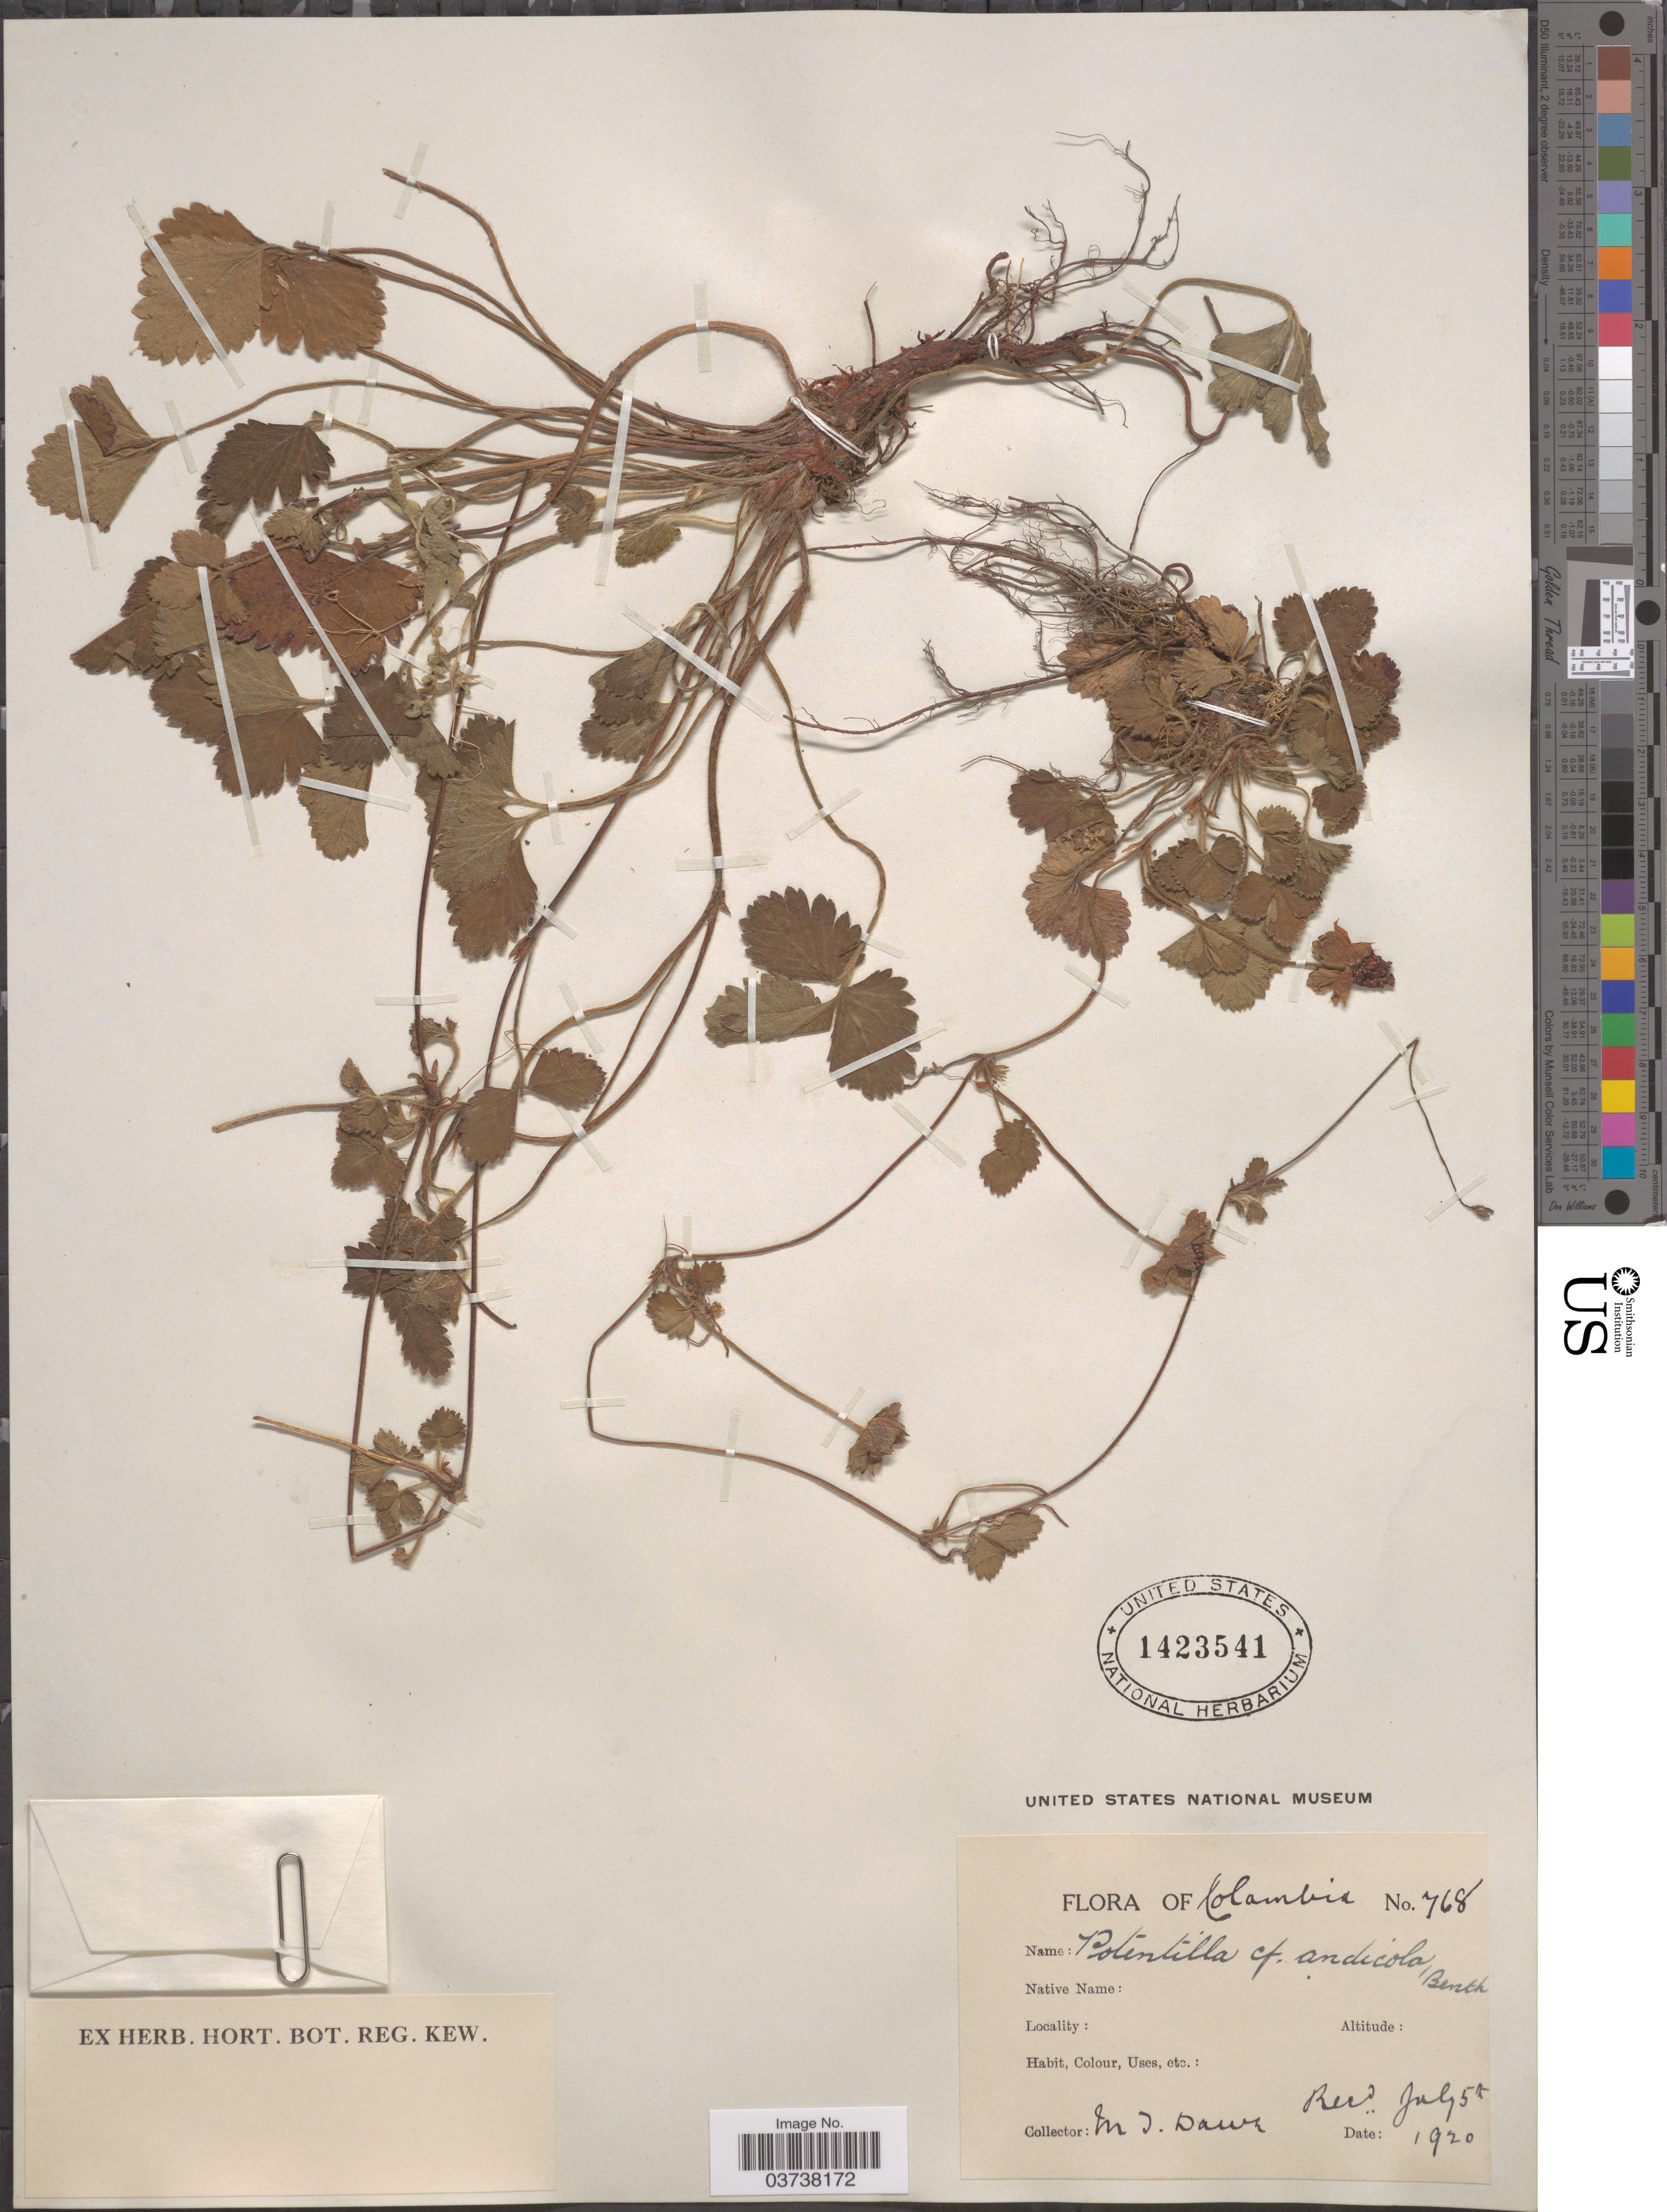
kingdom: Plantae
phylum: Tracheophyta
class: Magnoliopsida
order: Rosales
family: Rosaceae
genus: Potentilla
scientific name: Potentilla indica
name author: (Andrews) Th. Wolf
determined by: Strong, Mark T., (BOT), Smithsonian Institution - National Museum of Natural History (UNITED STATES)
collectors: M. T. Dawe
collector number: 768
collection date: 1920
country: Colombia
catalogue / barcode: US 1423541